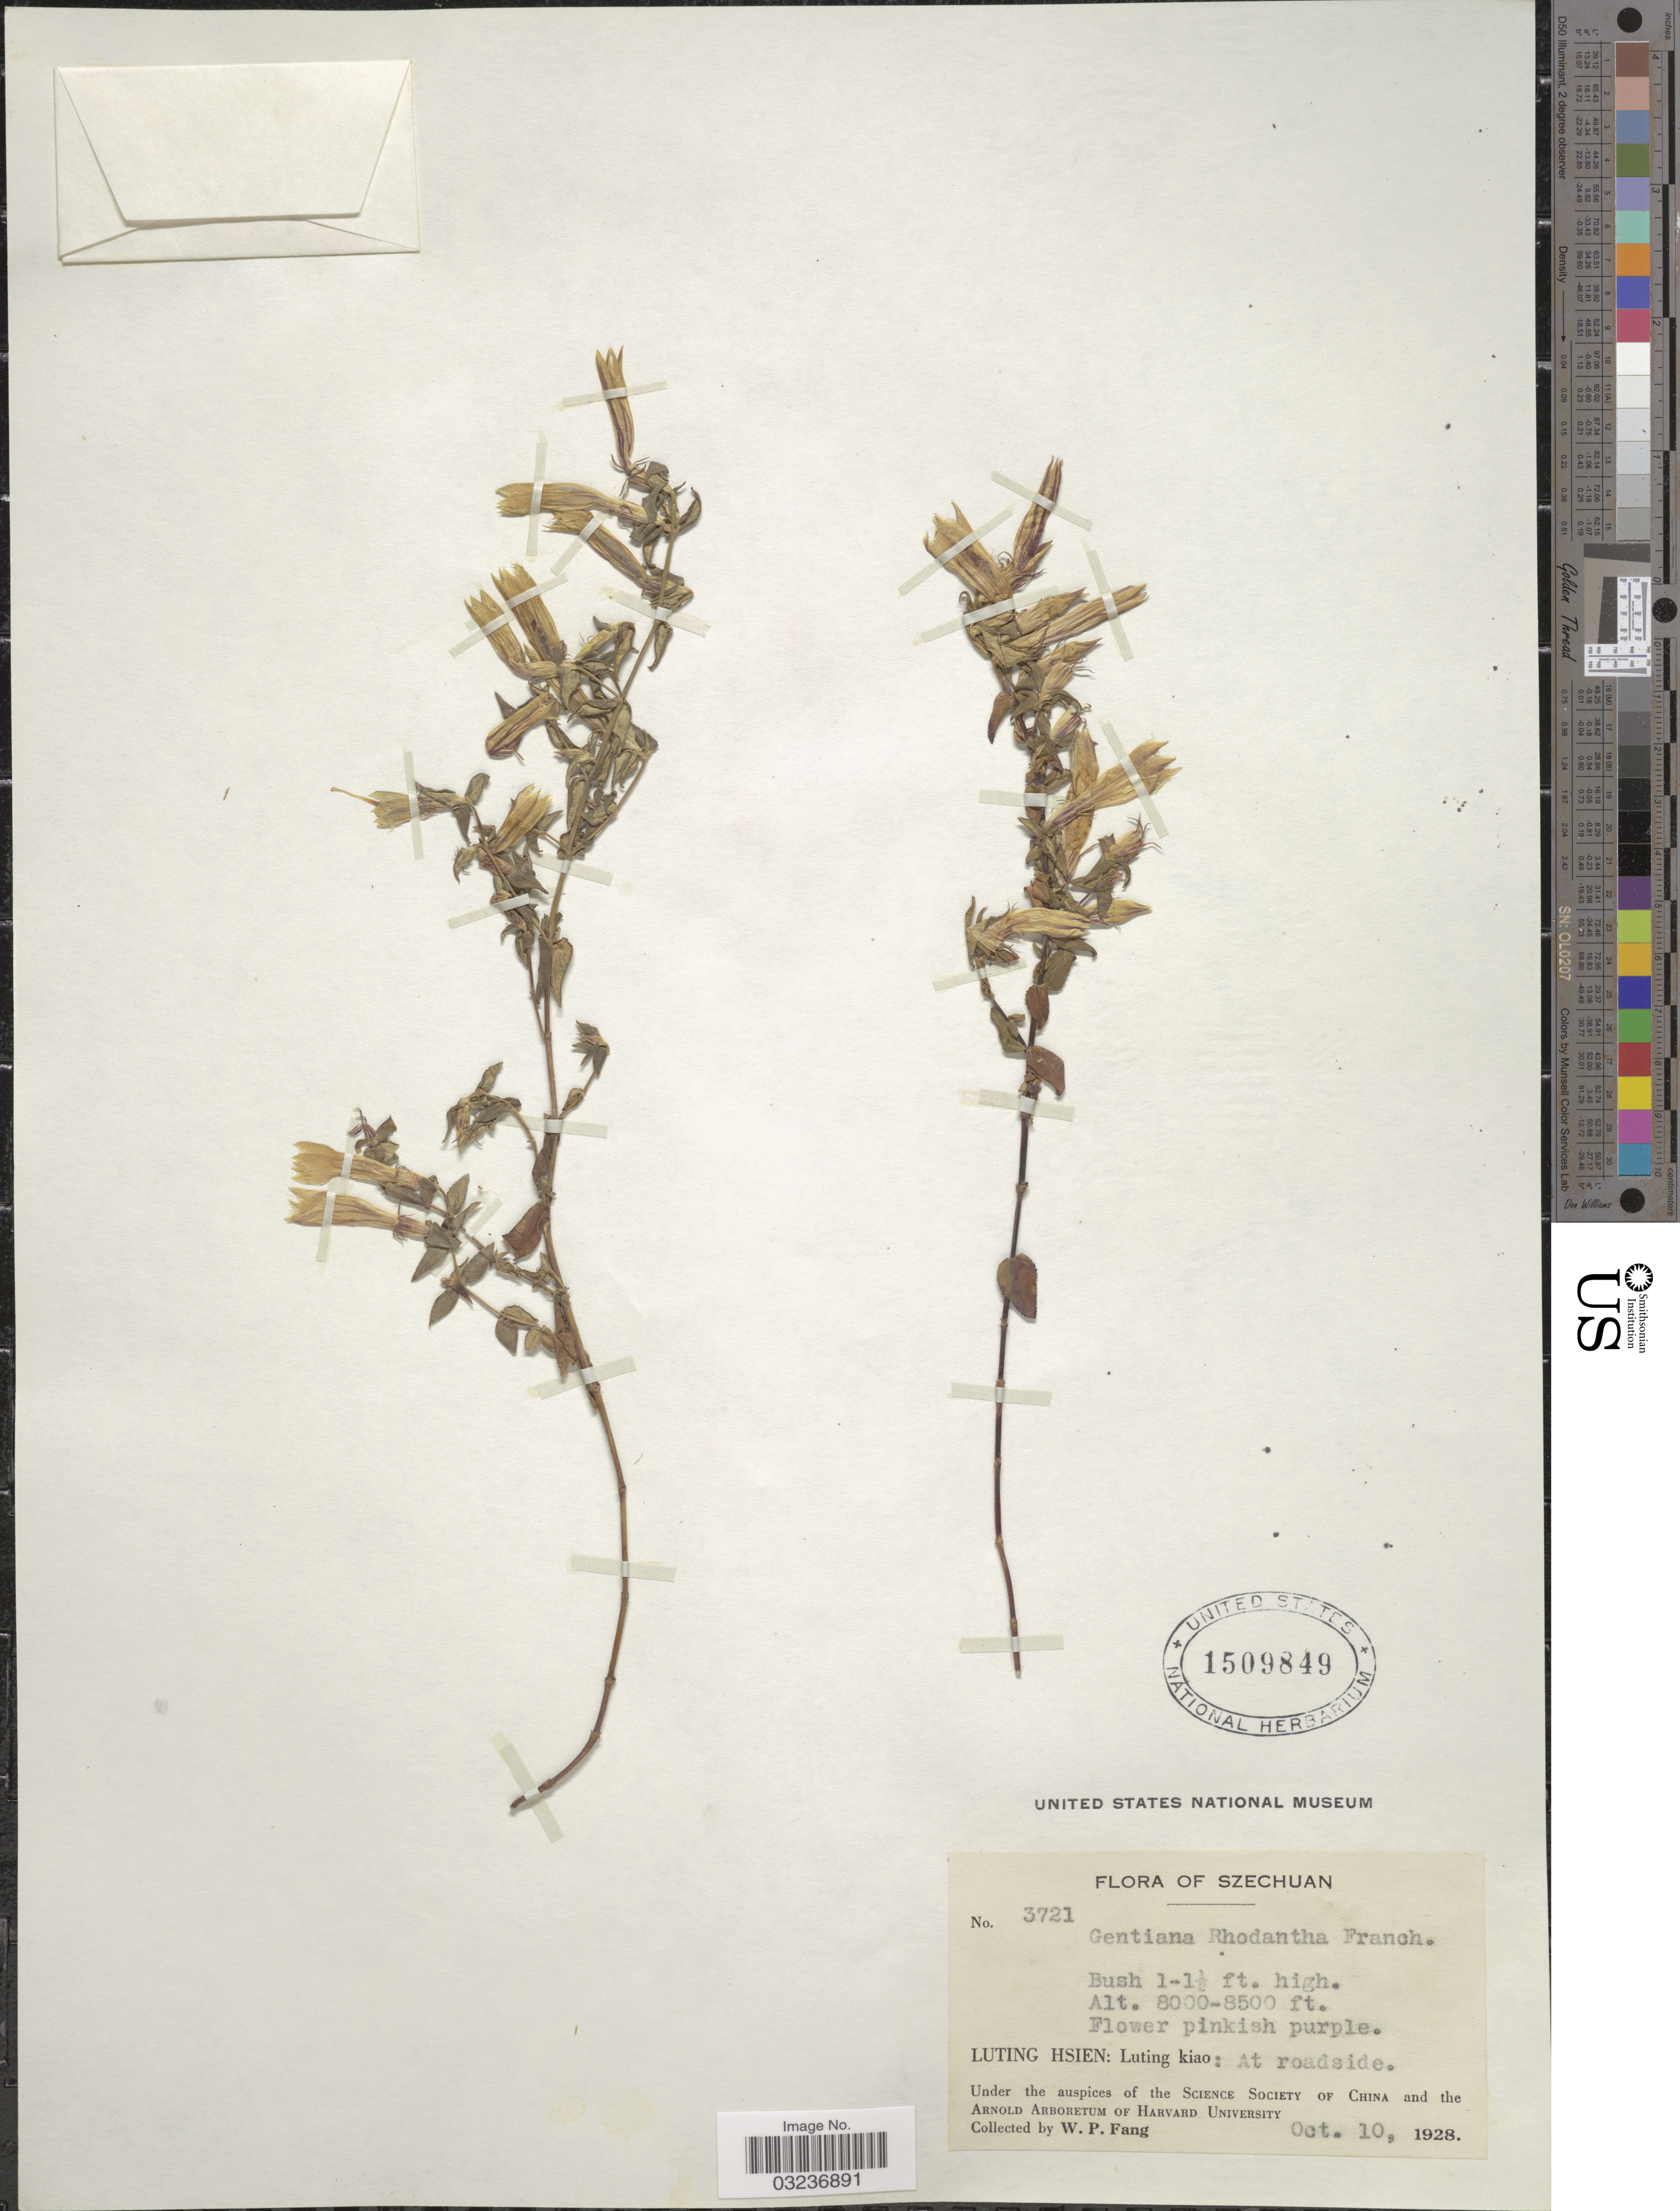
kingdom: Plantae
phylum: Tracheophyta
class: Magnoliopsida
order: Gentianales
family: Gentianaceae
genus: Gentiana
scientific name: Gentiana rhodantha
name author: Franch. ex Hemsl.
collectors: W. P. Fang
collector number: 3721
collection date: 1928-10-10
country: China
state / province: Sichuan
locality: Szechuan, Luting Hsien: Luting kiao: At roadside.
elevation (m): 2438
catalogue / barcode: US 1509849